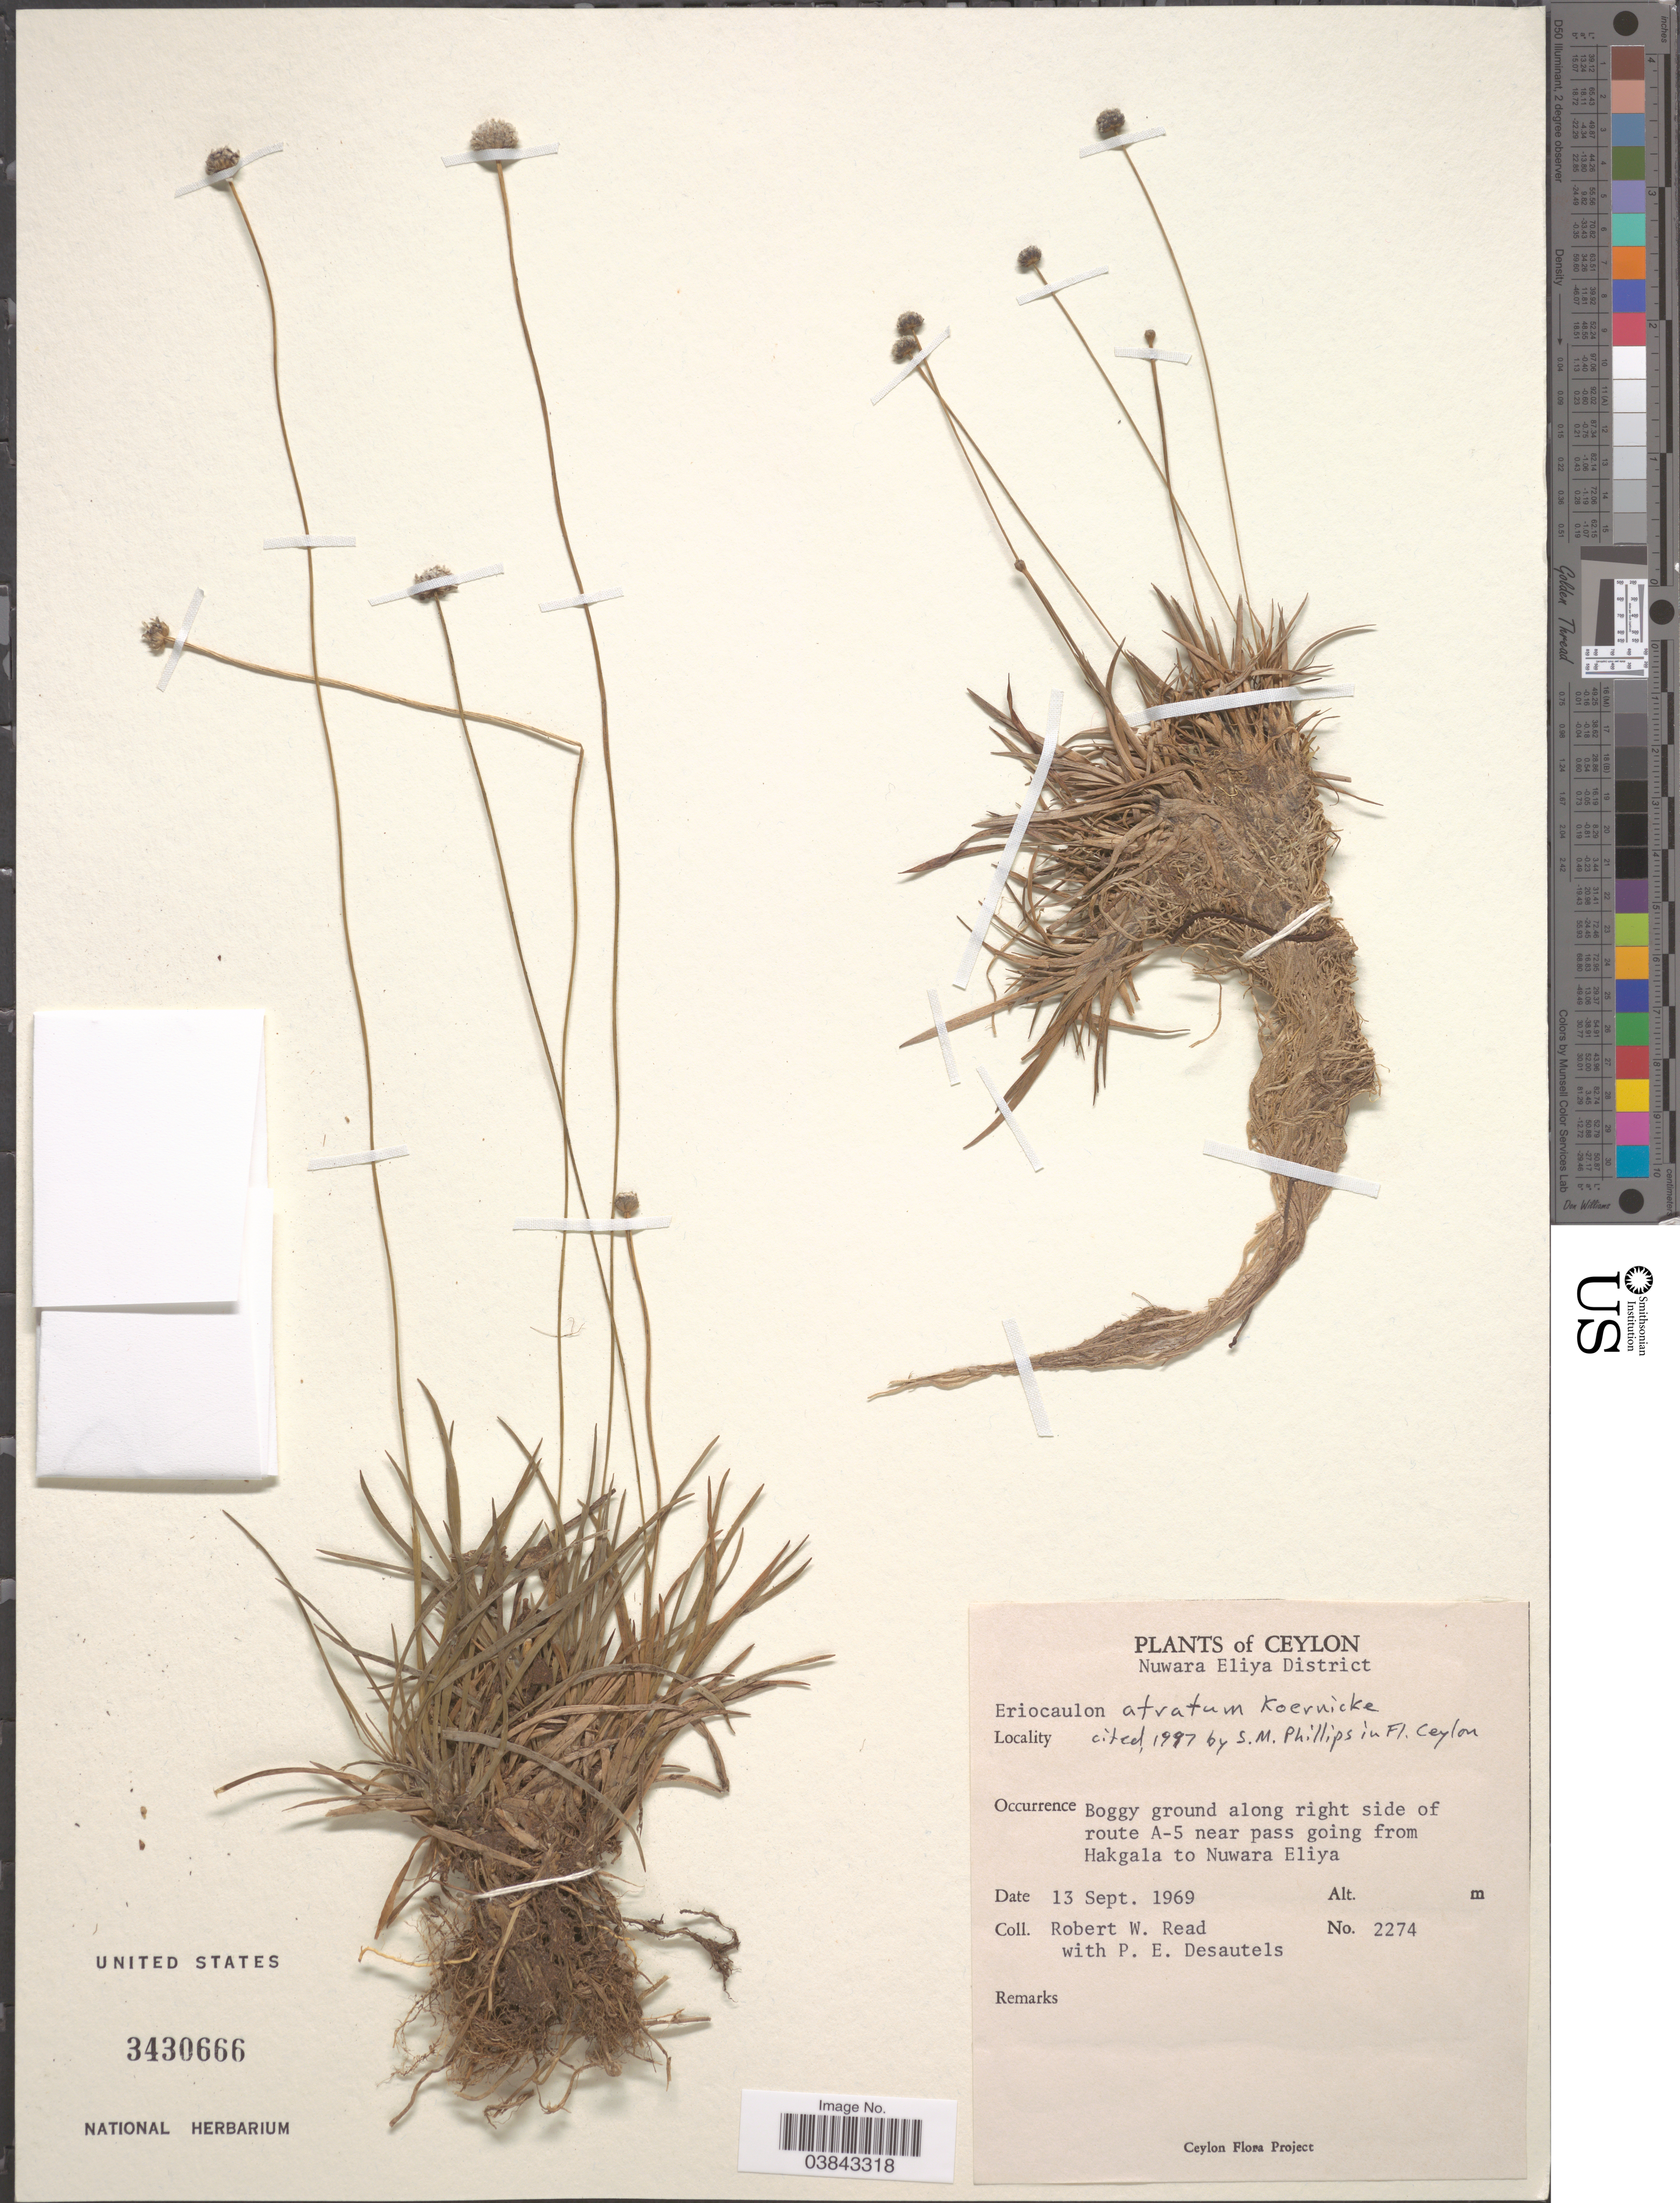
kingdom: Plantae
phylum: Tracheophyta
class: Liliopsida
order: Poales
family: Eriocaulaceae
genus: Eriocaulon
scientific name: Eriocaulon atratum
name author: Körn.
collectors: R. W. Read & P. Desautels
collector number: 2274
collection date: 1969-09-13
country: Sri Lanka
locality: Ceylon. Nuwara Eliya District. Boggy ground along right side of route A-5 near pass going from Hakgala to Nuwara Eliya.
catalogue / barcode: US 3430666